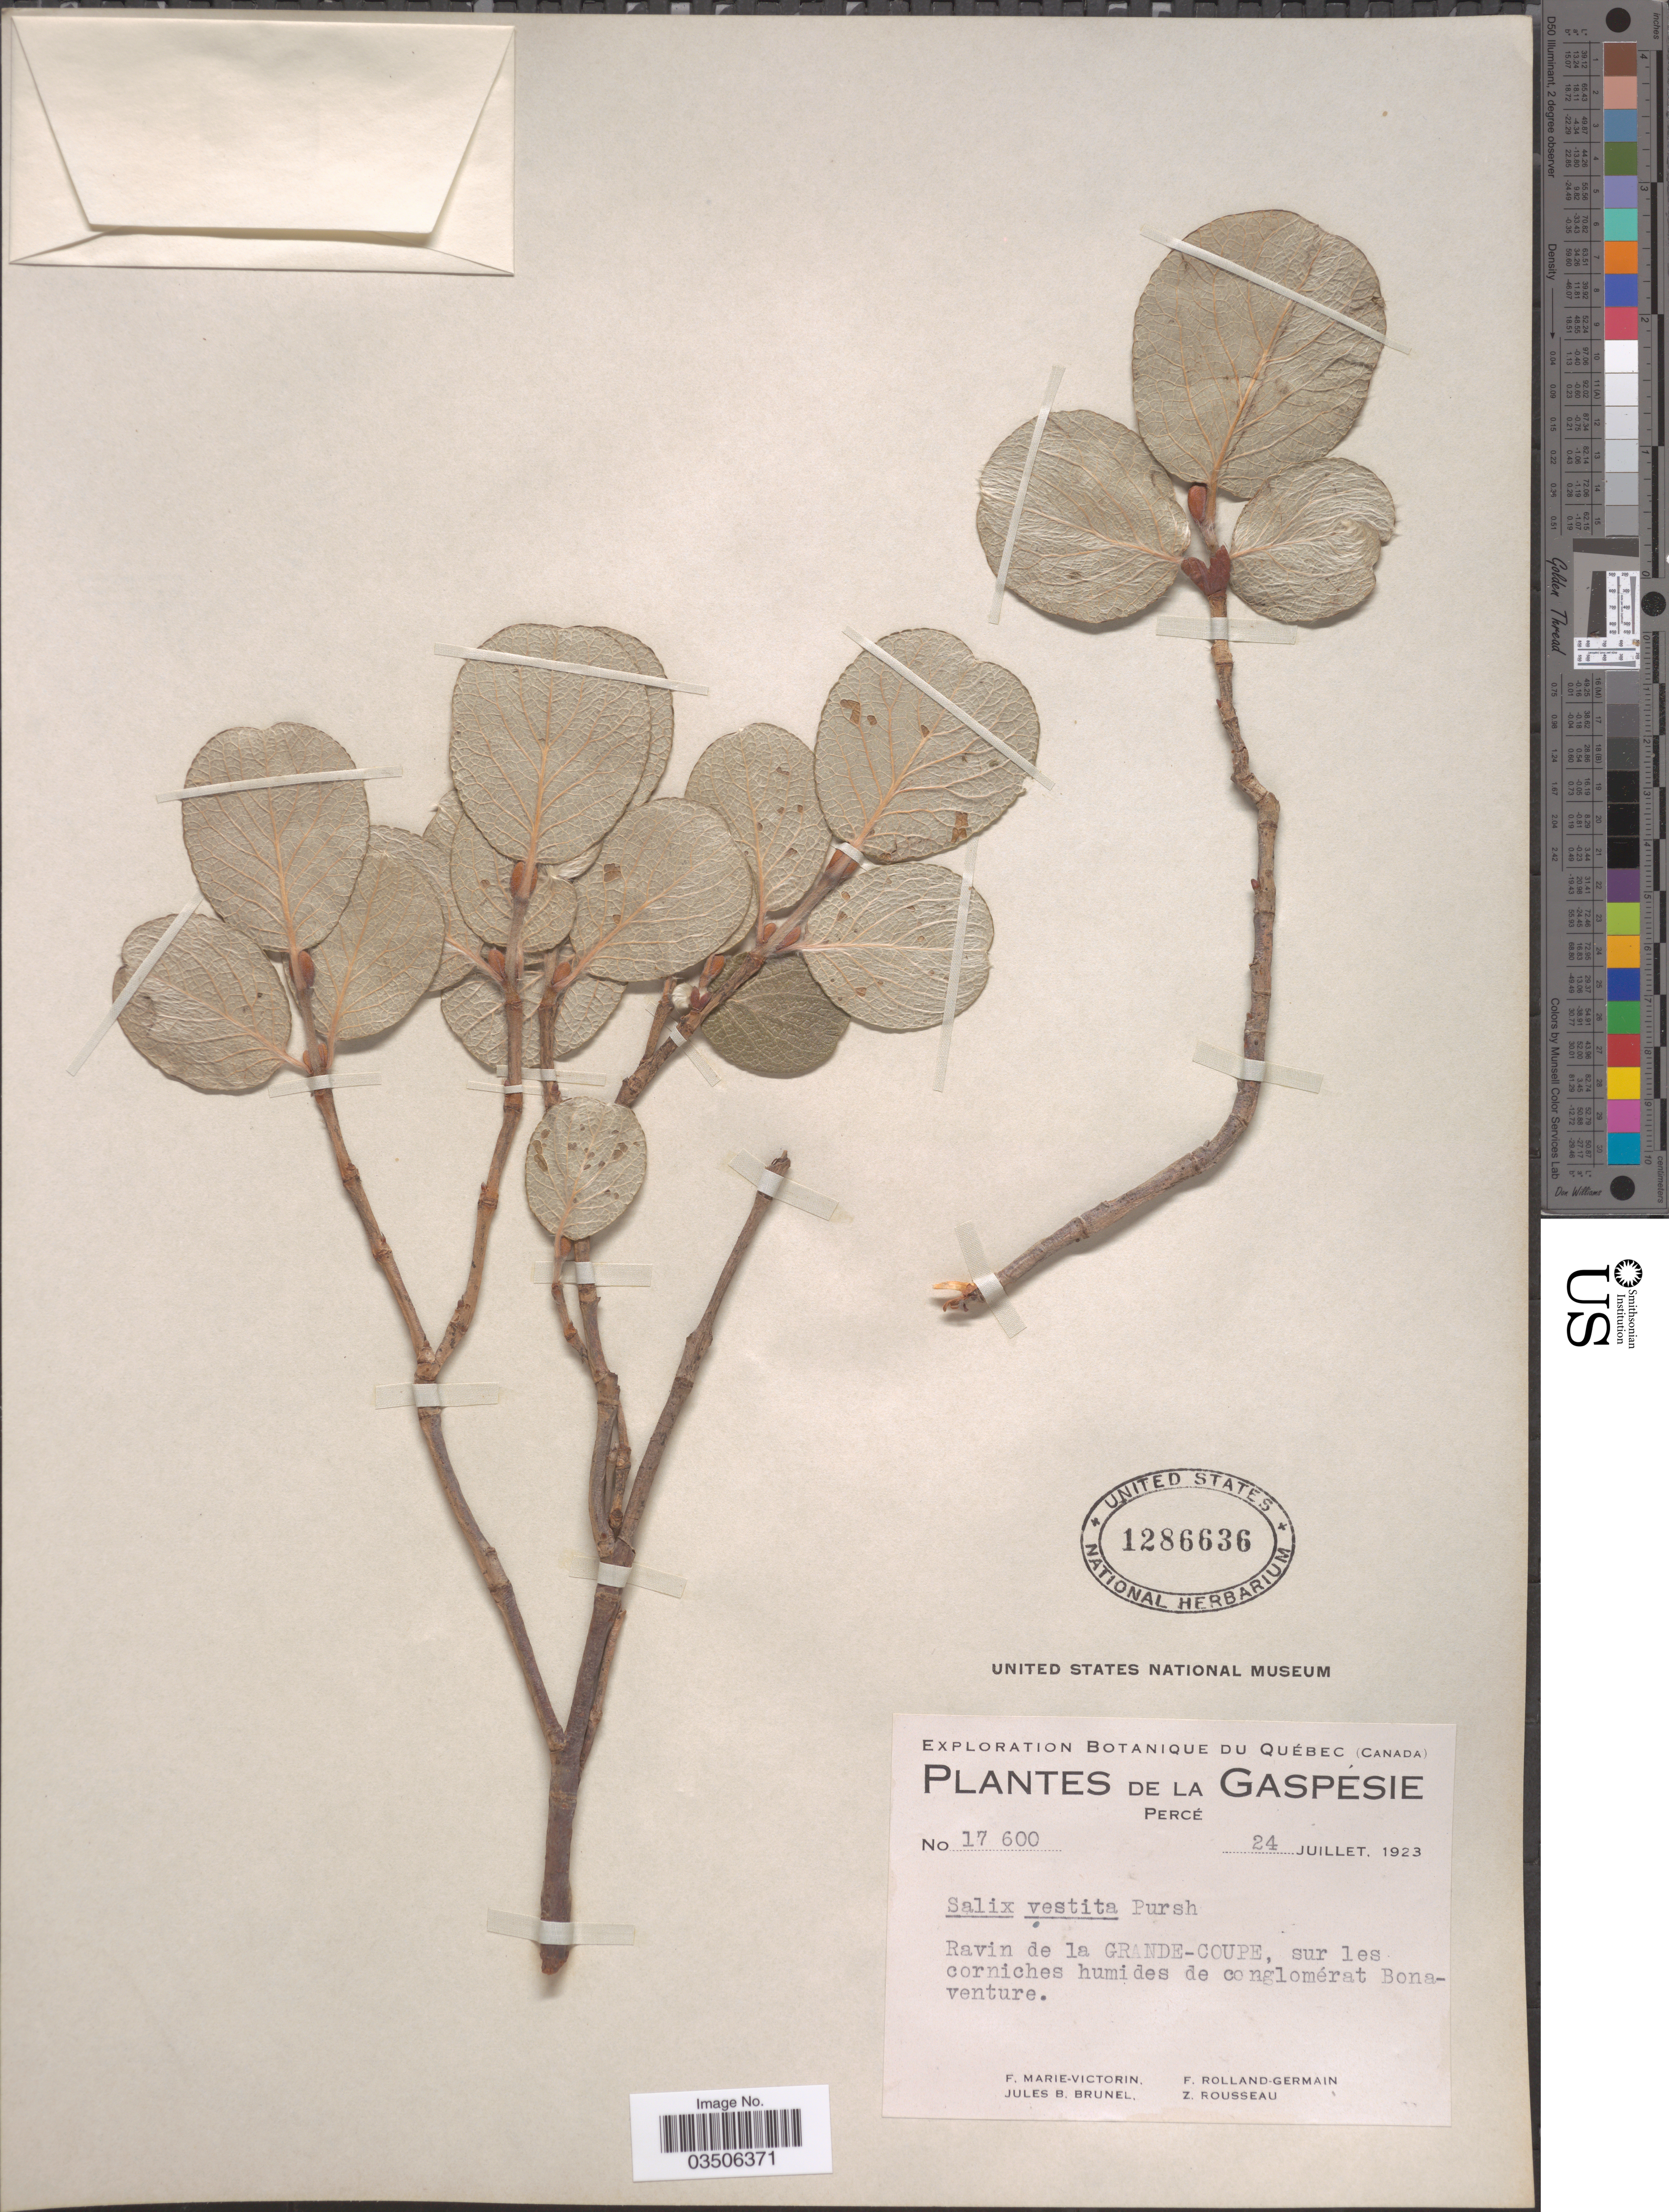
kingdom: Plantae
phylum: Tracheophyta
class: Magnoliopsida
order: Malpighiales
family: Salicaceae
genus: Salix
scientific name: Salix vestita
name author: Pursh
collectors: F. Marie-Victorin, Rolland-Germain, J. Brunel & Z. Rousseau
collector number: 17600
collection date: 1923-07-24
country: Canada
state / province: Quebec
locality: La Gaspesie. Percé. Ravin de la Grande-Coupe, sur les corniches humides de conglomérat Bonaventure.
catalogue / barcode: US 1286636